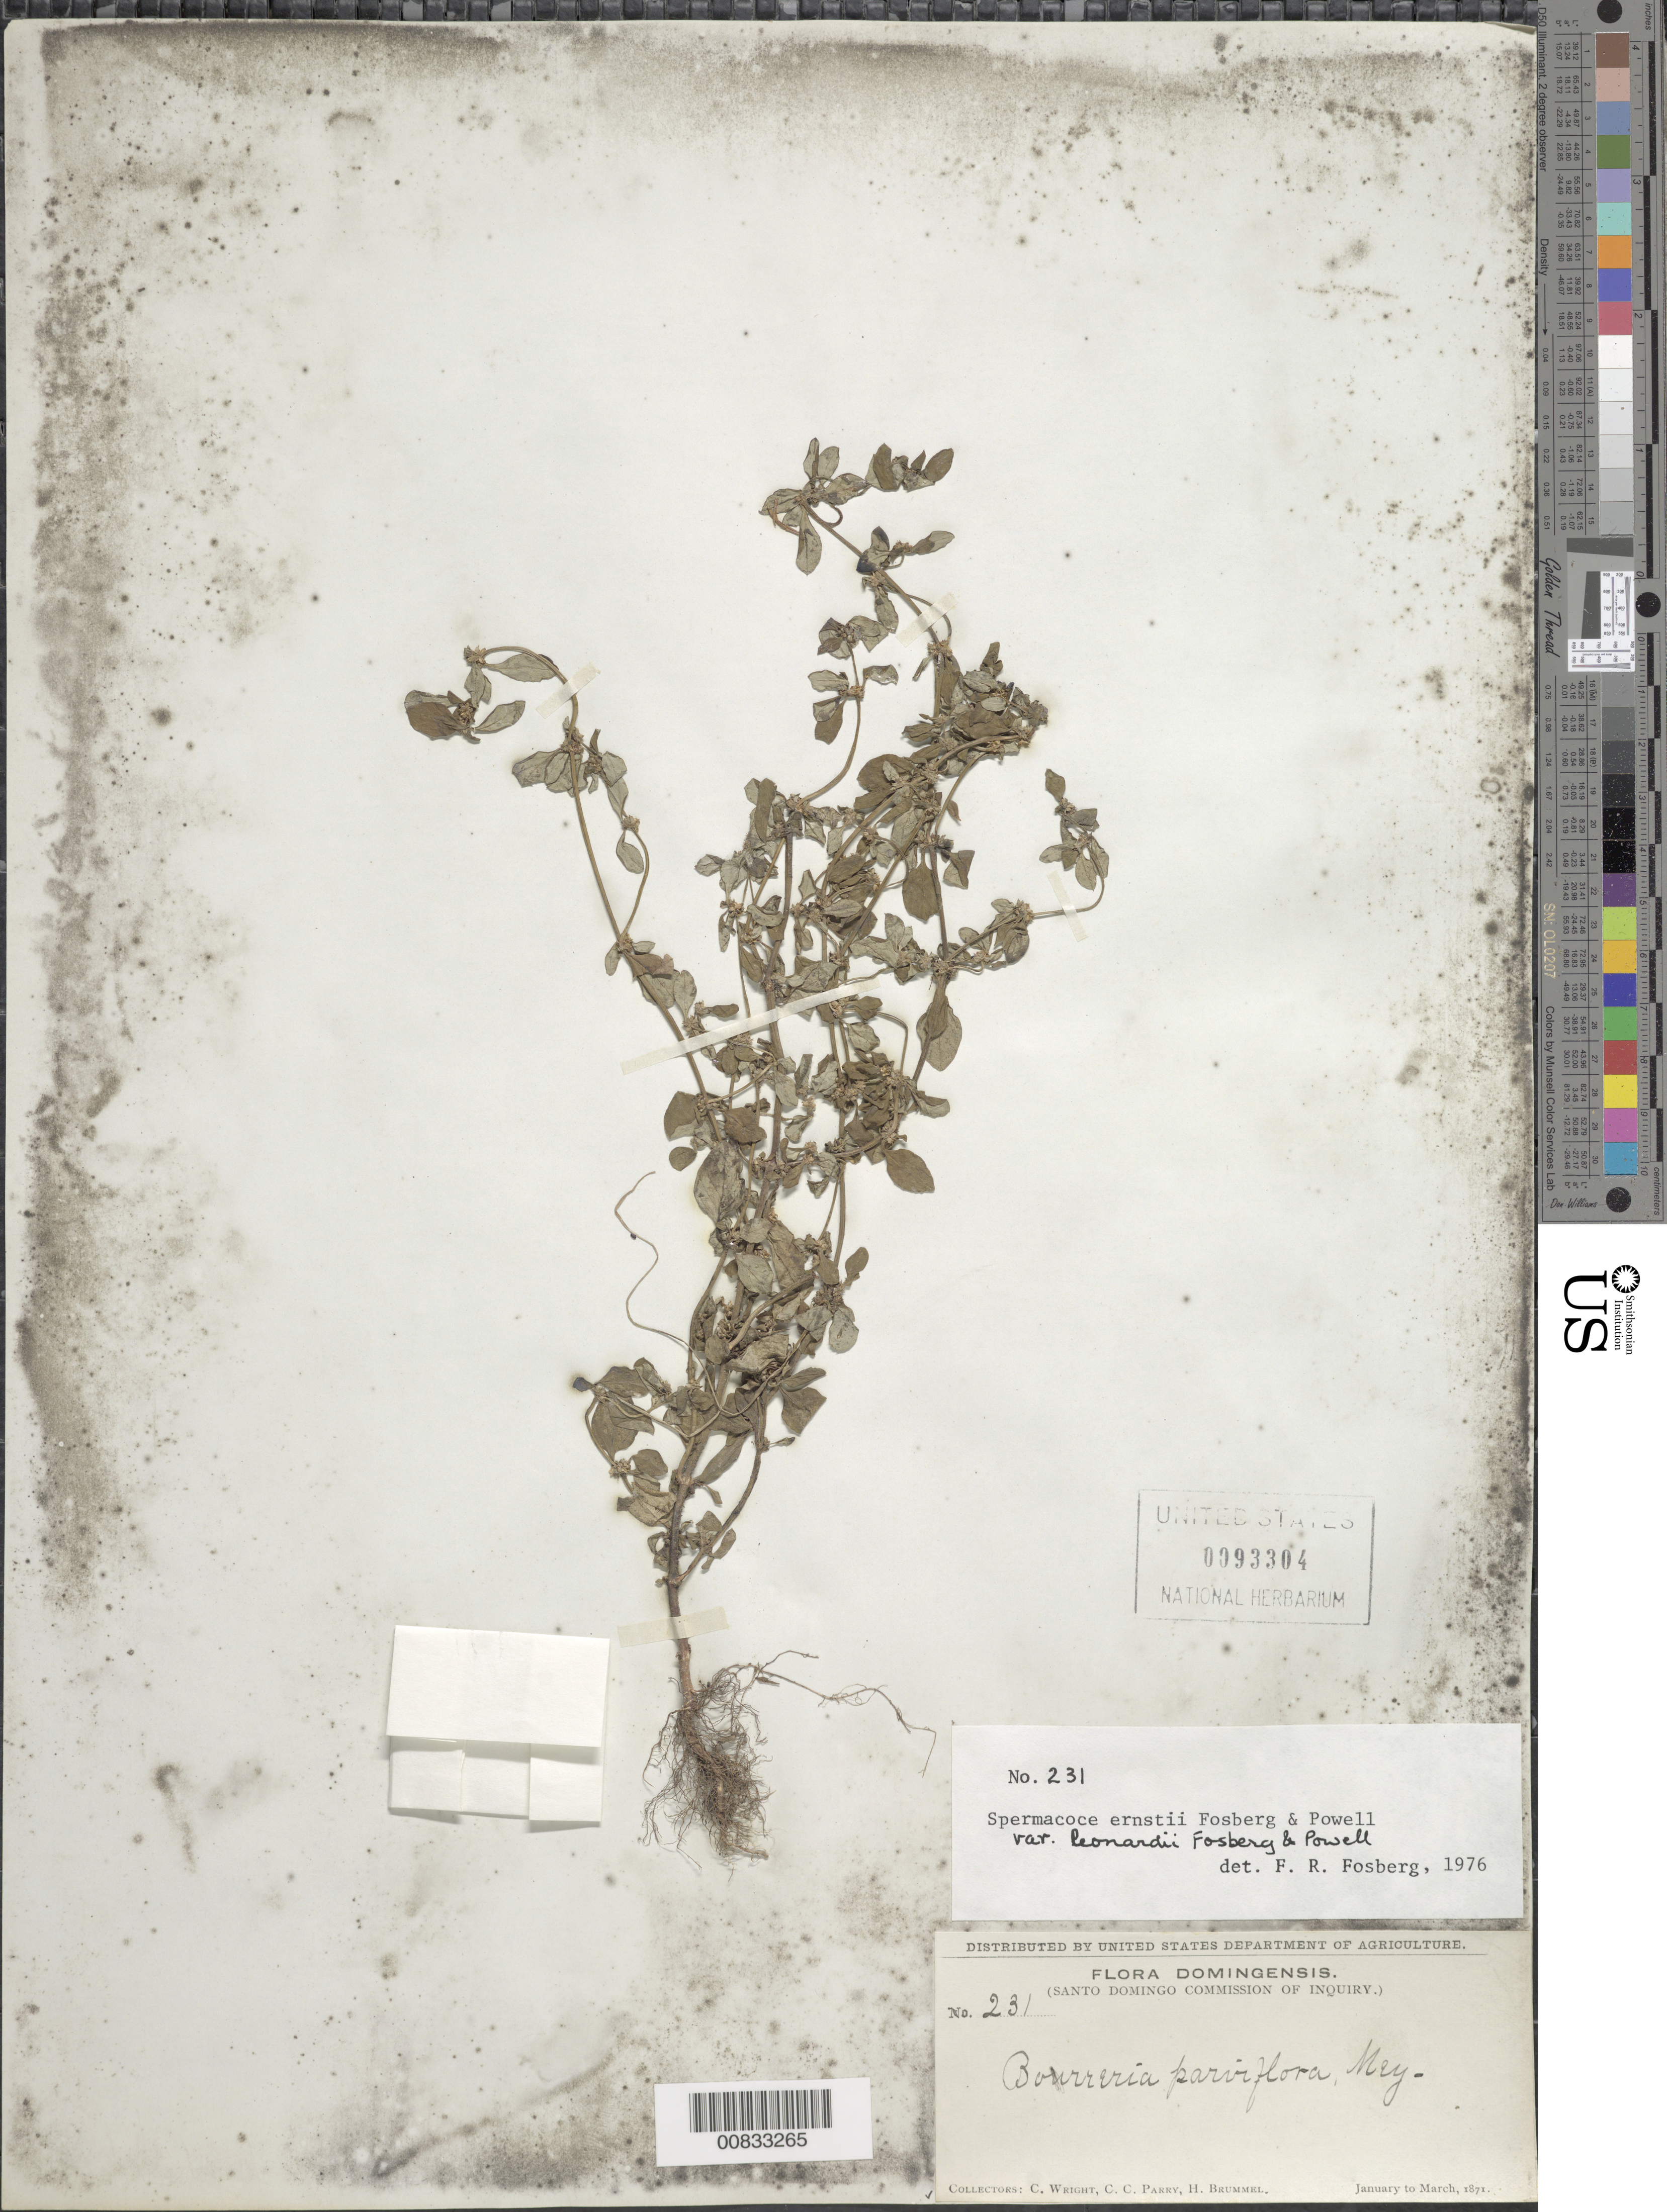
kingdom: Plantae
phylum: Tracheophyta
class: Magnoliopsida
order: Gentianales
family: Rubiaceae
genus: Spermacoce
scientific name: Spermacoce ovalifolia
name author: (M. Martens & Galeotti) Hemsl.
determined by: Fosberg, F. R.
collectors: C. Wright, C. C. Parry & H. Brummel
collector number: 231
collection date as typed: Jan 1871 to -- Mar 1871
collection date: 1871-01/1871-03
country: Dominican Republic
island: Hispaniola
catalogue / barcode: US 93304